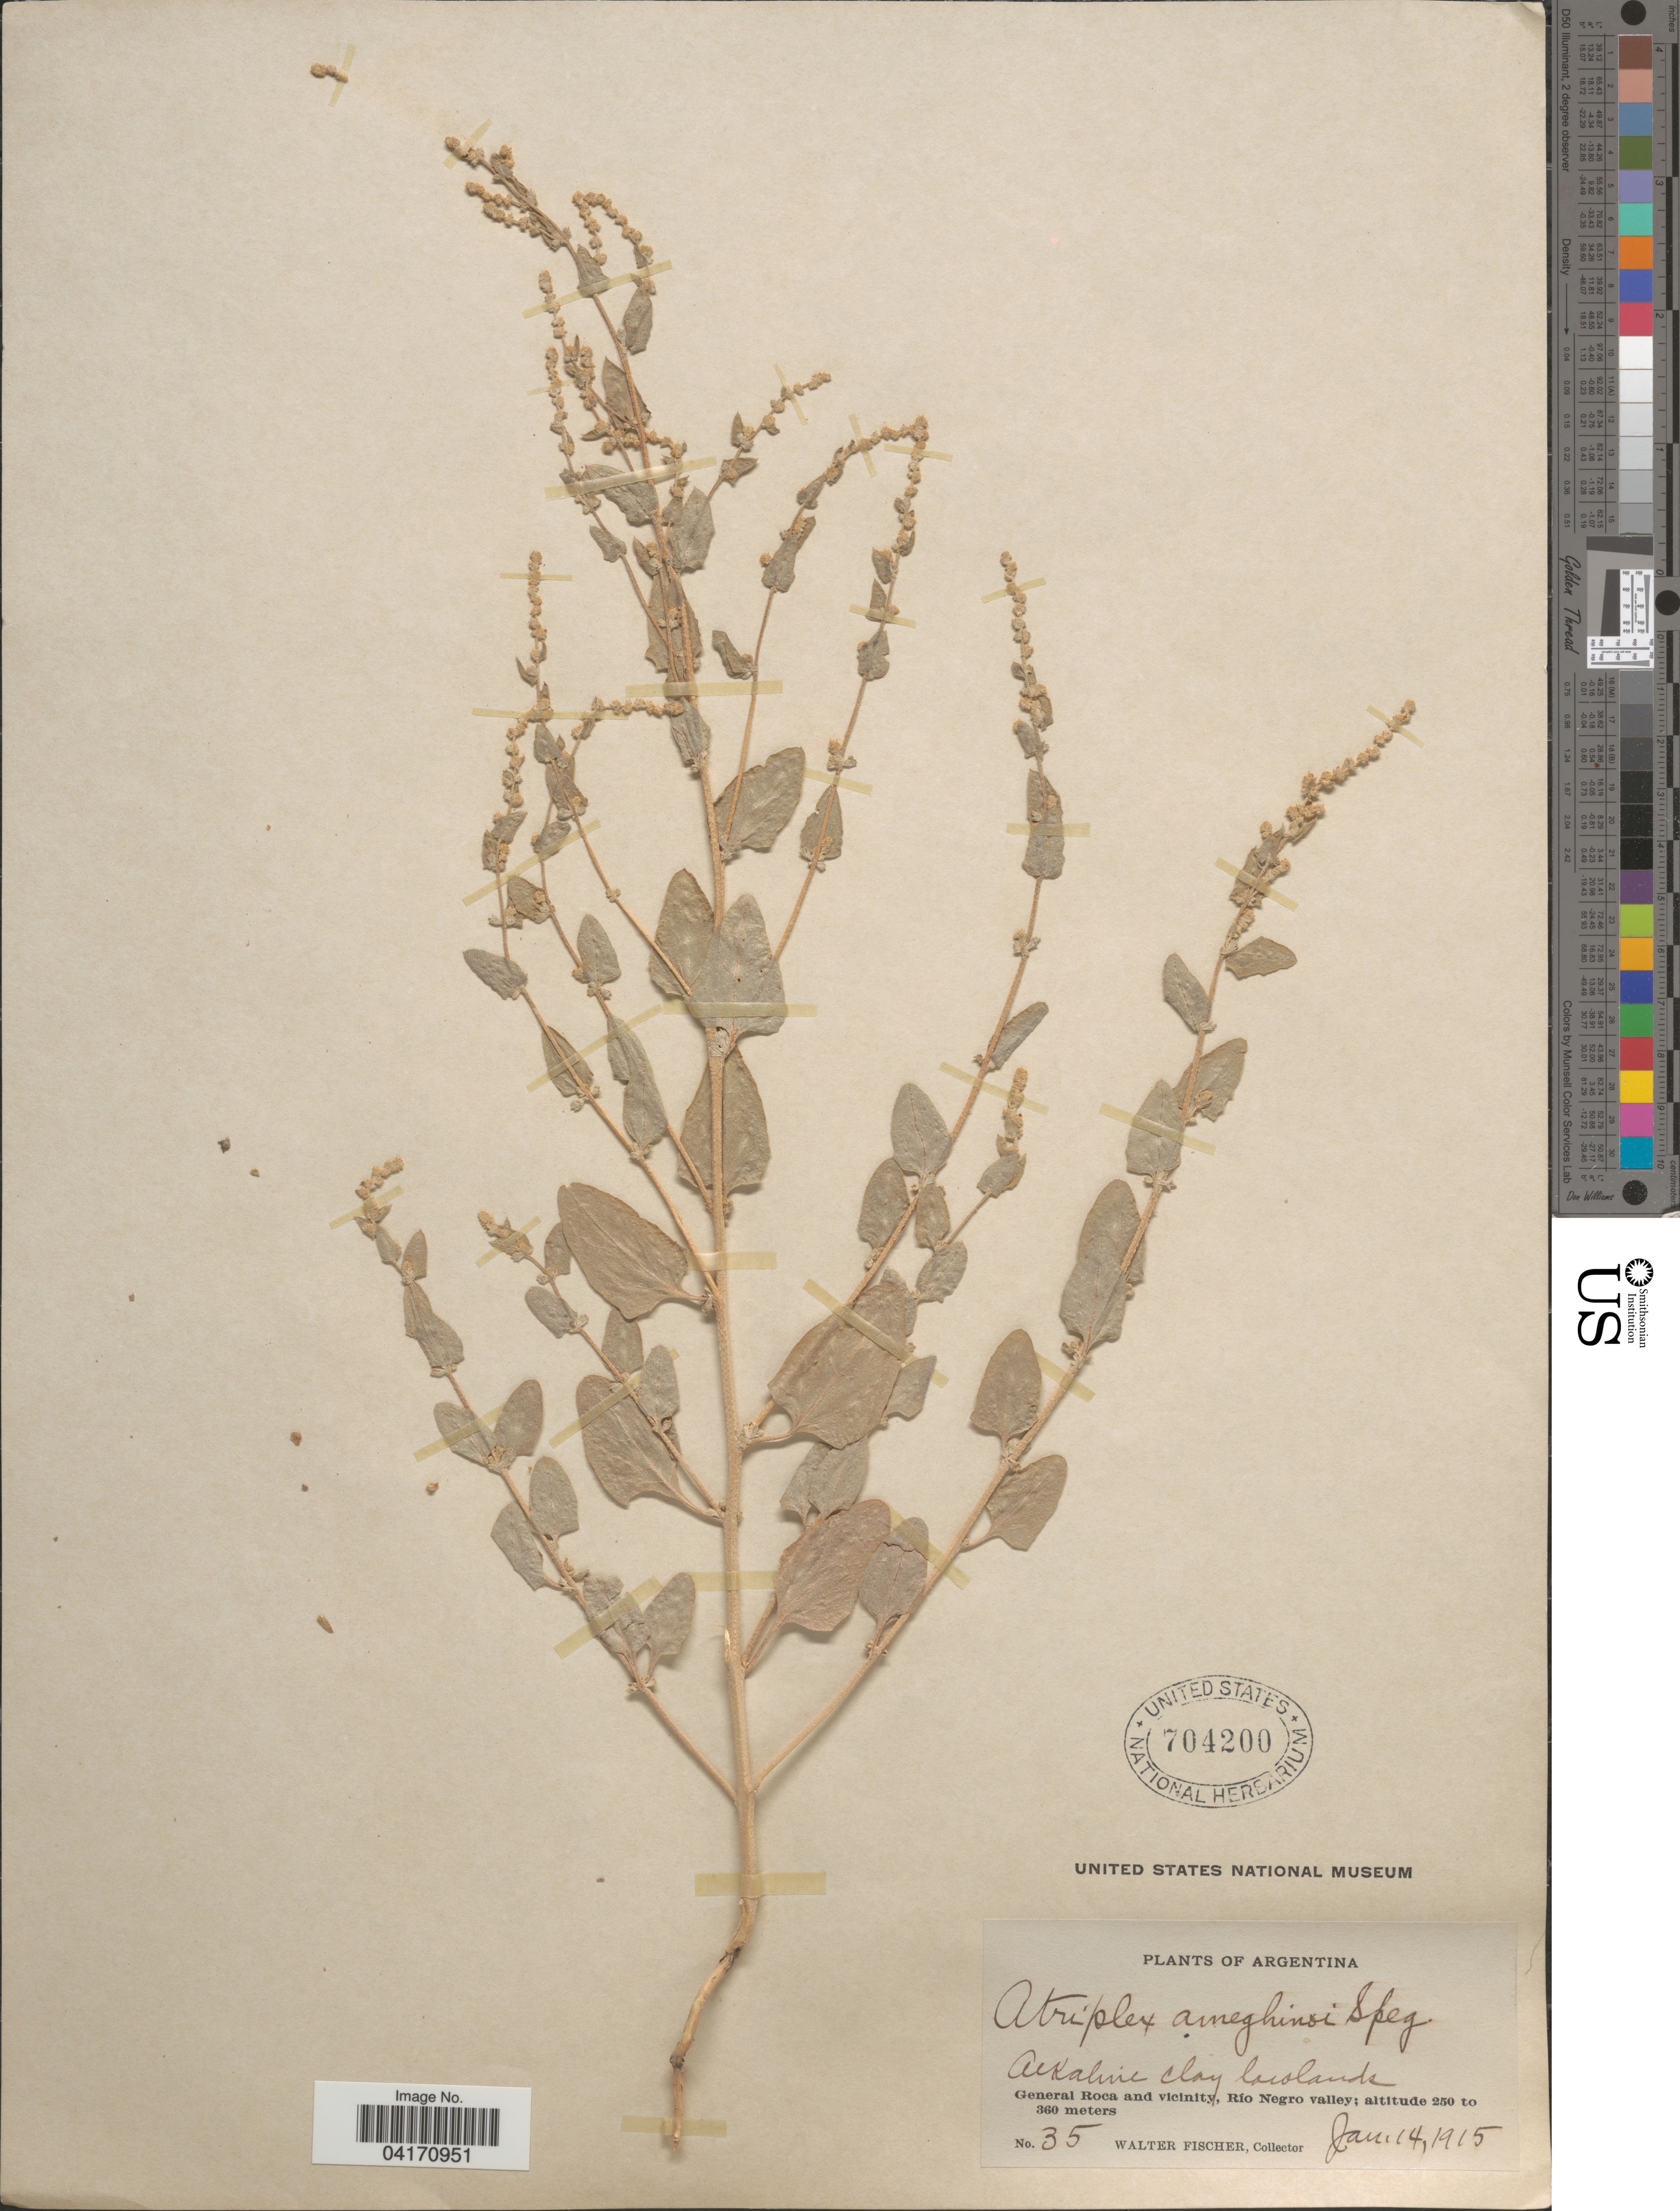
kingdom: Plantae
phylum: Tracheophyta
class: Magnoliopsida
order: Caryophyllales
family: Amaranthaceae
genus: Atriplex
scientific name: Atriplex ameghinoi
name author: Speg.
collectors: W. Fischer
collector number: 35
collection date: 1915-01-14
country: Argentina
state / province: Rio Negro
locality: General Roca and vicinity, Río Negro valley.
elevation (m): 250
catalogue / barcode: US 704200